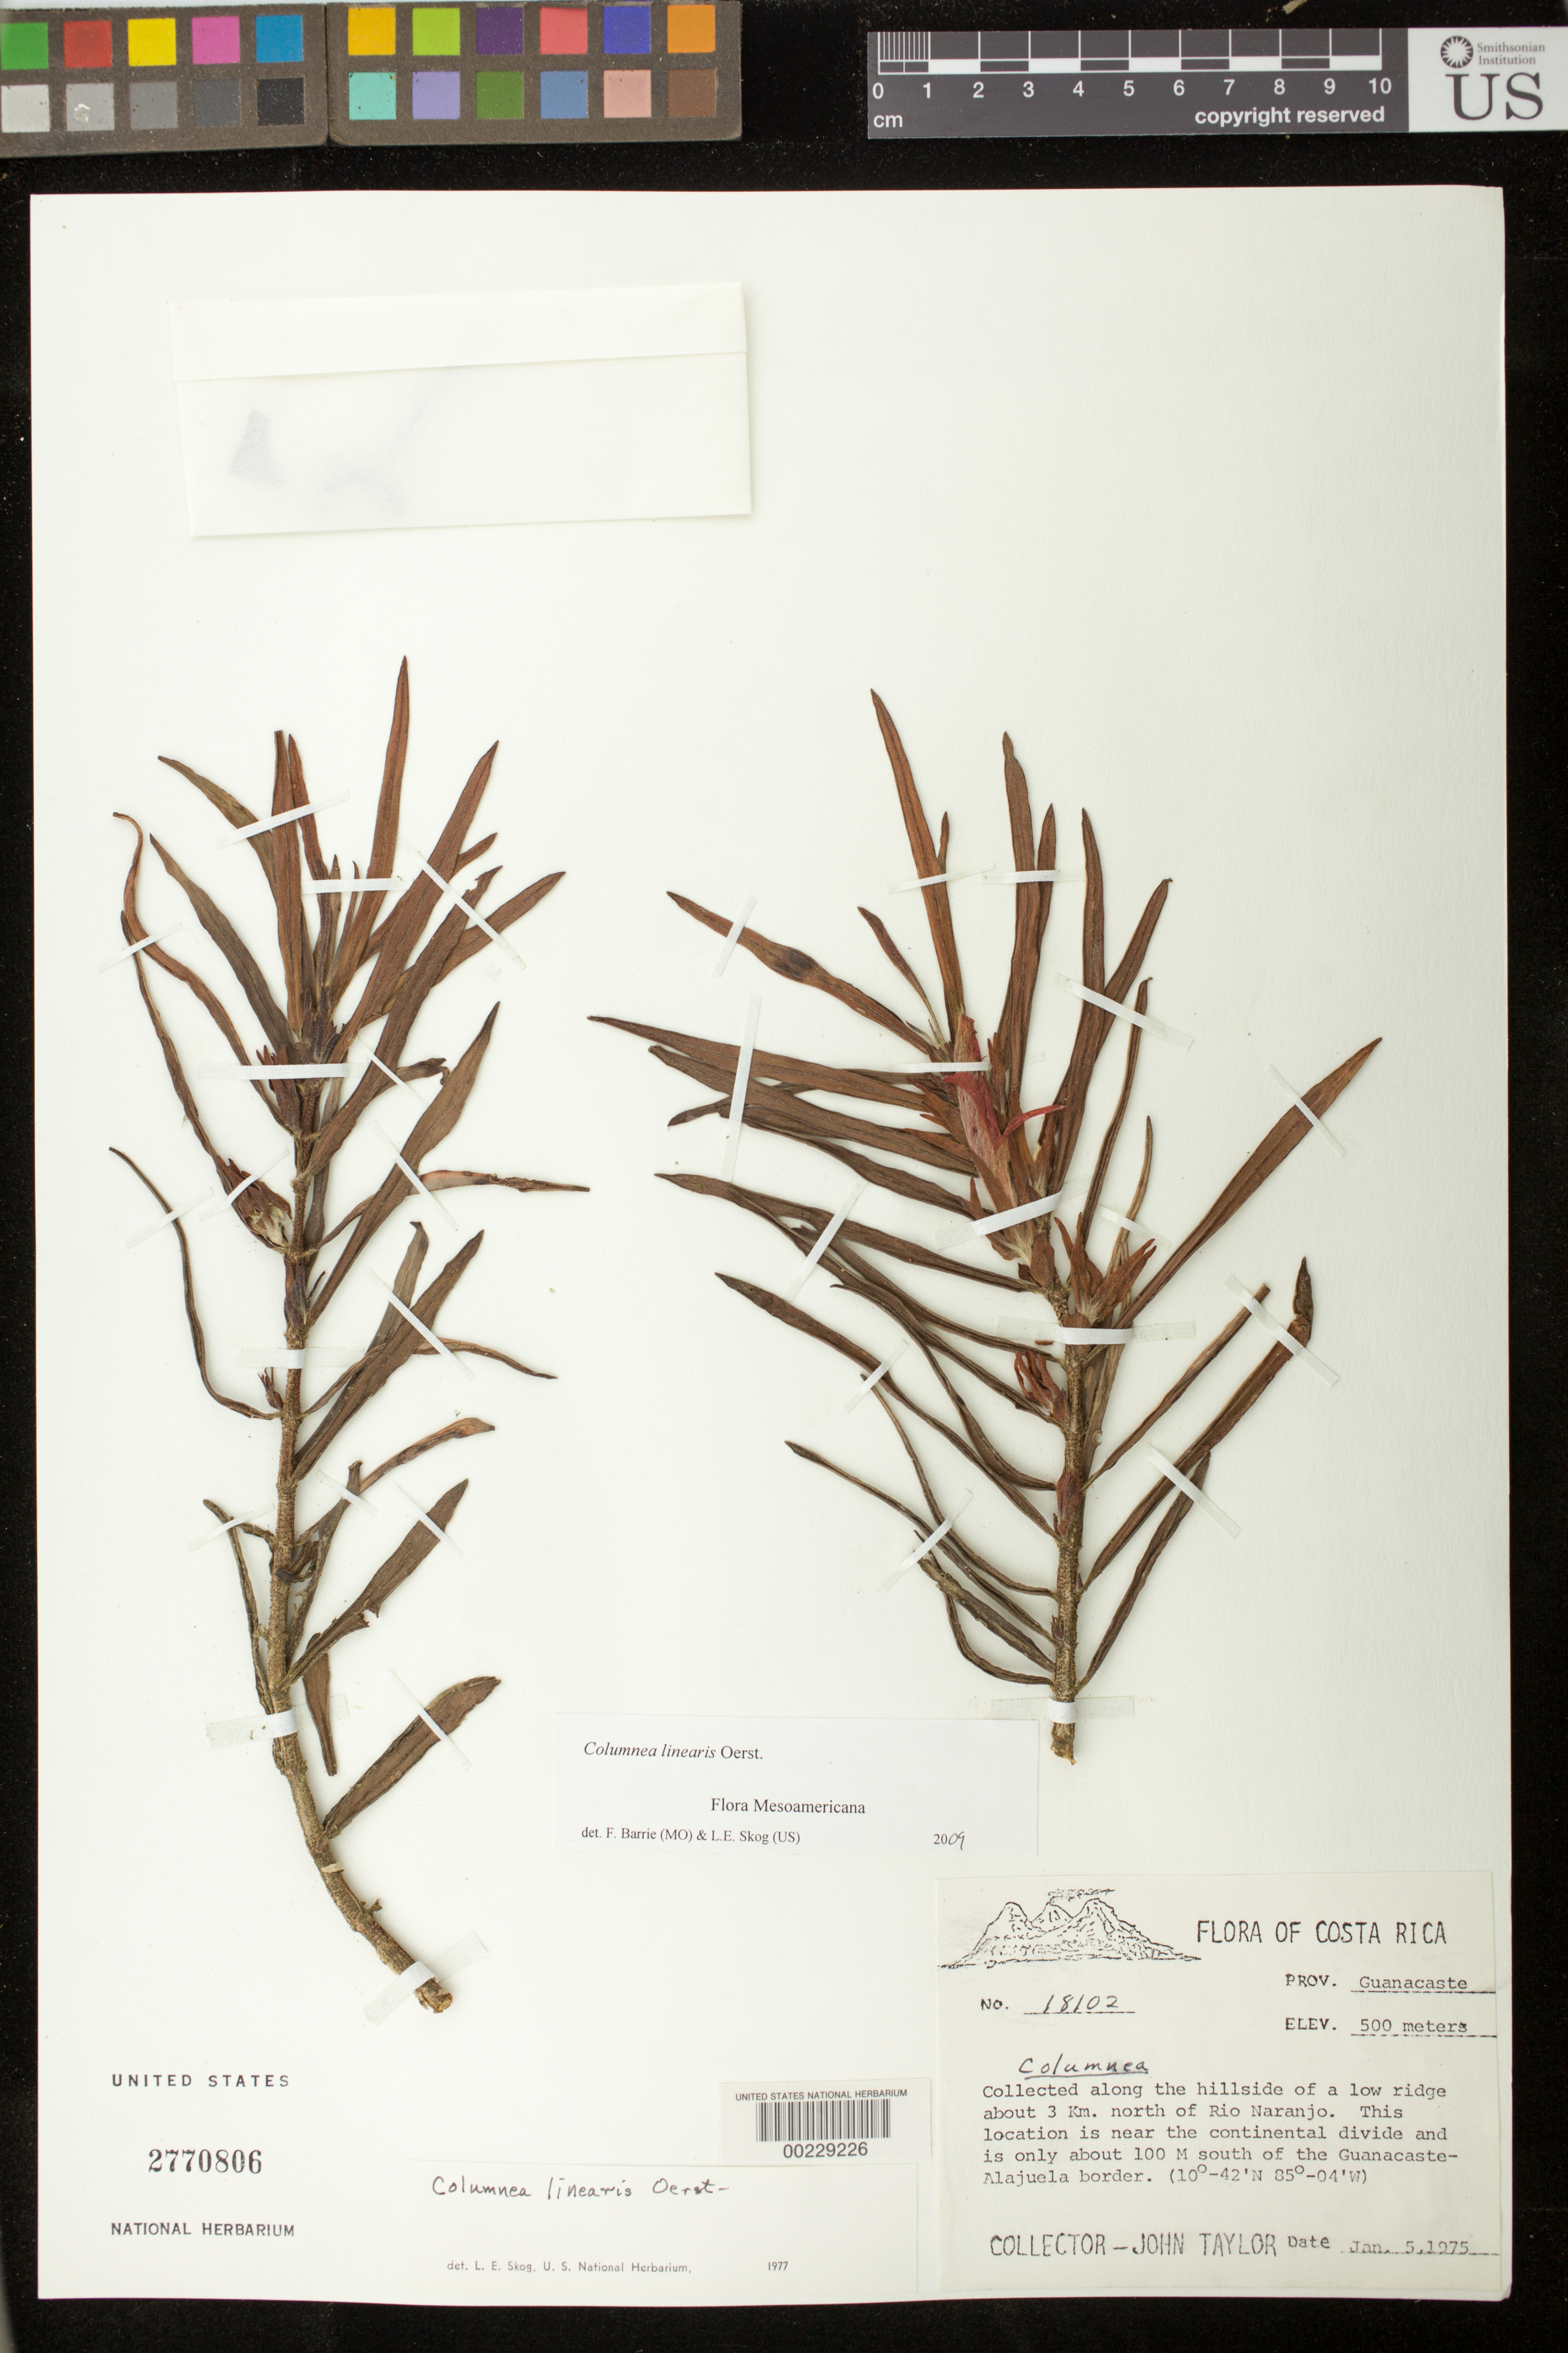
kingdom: Plantae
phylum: Tracheophyta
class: Magnoliopsida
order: Lamiales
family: Gesneriaceae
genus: Columnea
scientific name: Columnea linearis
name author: Oerst.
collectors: J. Taylor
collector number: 18102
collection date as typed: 05 Jan 1975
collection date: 1975-01-05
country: Costa Rica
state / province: Guanacaste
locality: About 3 km N of Rio Naranjo, this location is near the continental divide & is only about 100 m S of Guanacaste-Alajuela borde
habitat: Collected along the hillside of a low ridge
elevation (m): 500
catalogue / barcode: US 2770806